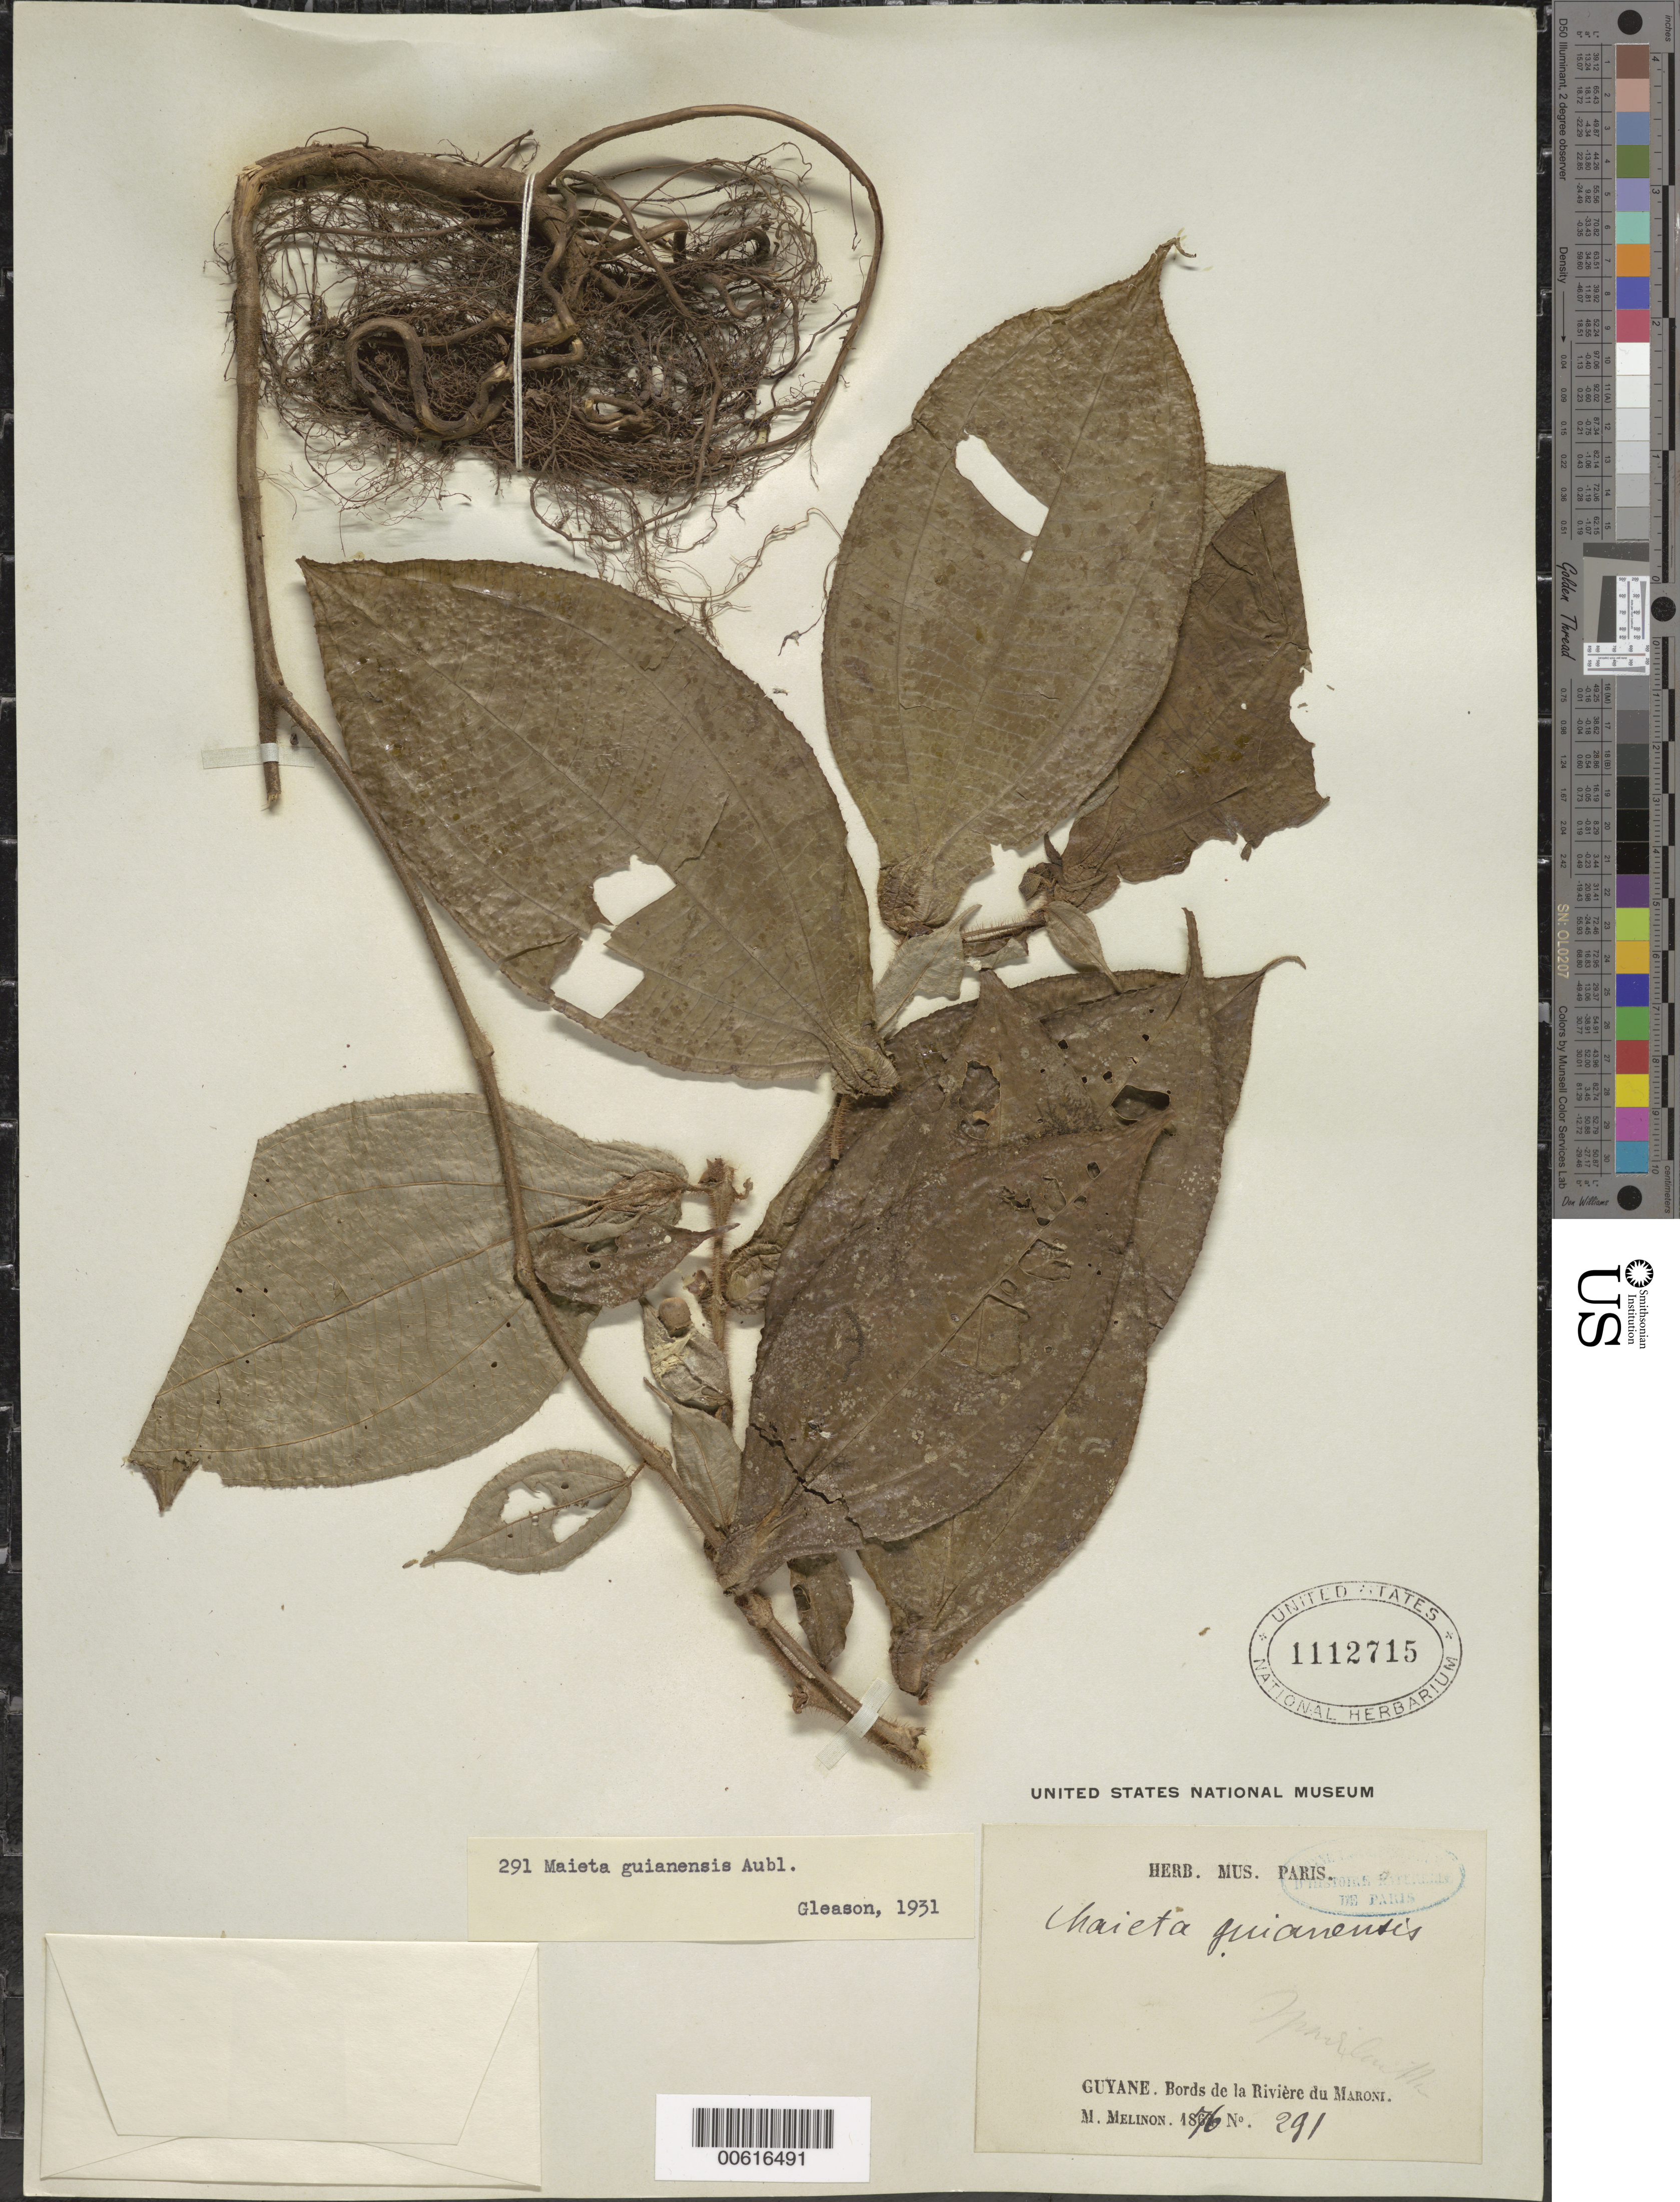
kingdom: Plantae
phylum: Tracheophyta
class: Magnoliopsida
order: Myrtales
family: Melastomataceae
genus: Maieta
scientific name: Maieta guianensis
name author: Aubl.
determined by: Gleason, H. A.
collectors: E. Mélinon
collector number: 291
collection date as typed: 1876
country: French Guiana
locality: Maroni R.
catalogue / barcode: US 1112715